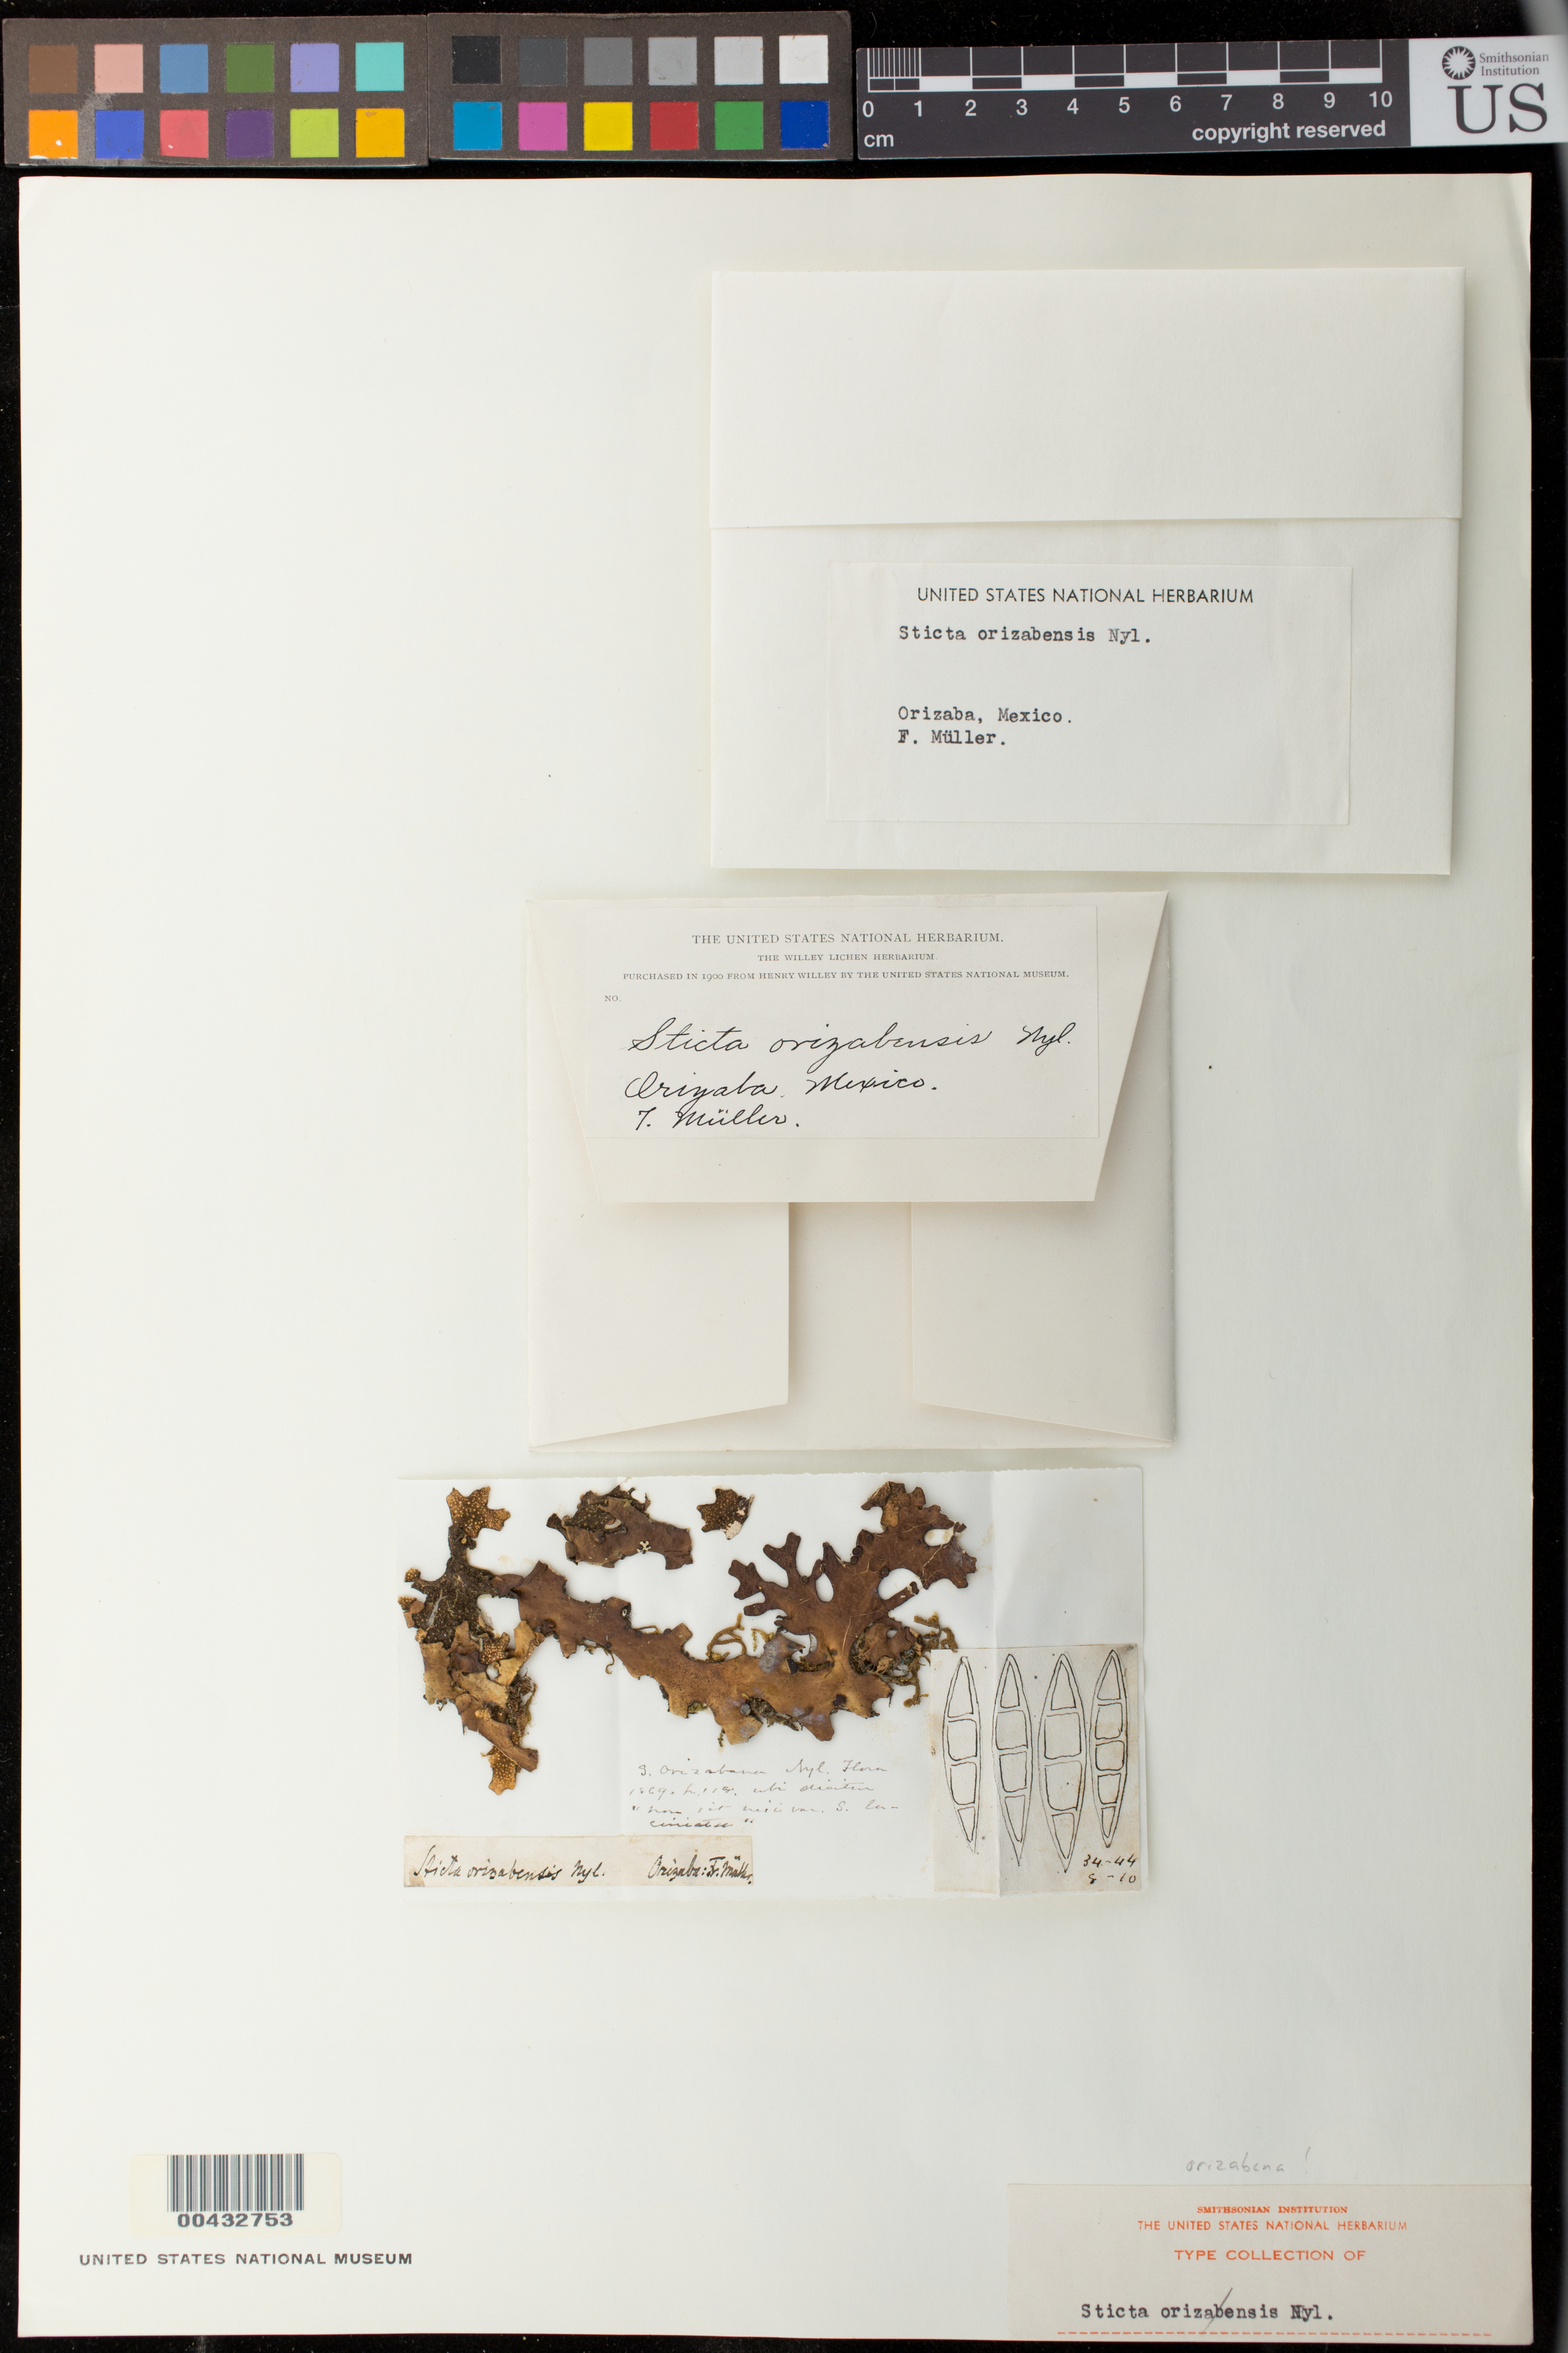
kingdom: Fungi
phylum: Ascomycota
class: Lecanoromycetes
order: Peltigerales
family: Lobariaceae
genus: Sticta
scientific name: Sticta orizabana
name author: Nyl.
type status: Type Collection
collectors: F. Müller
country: Mexico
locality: Orizaba.